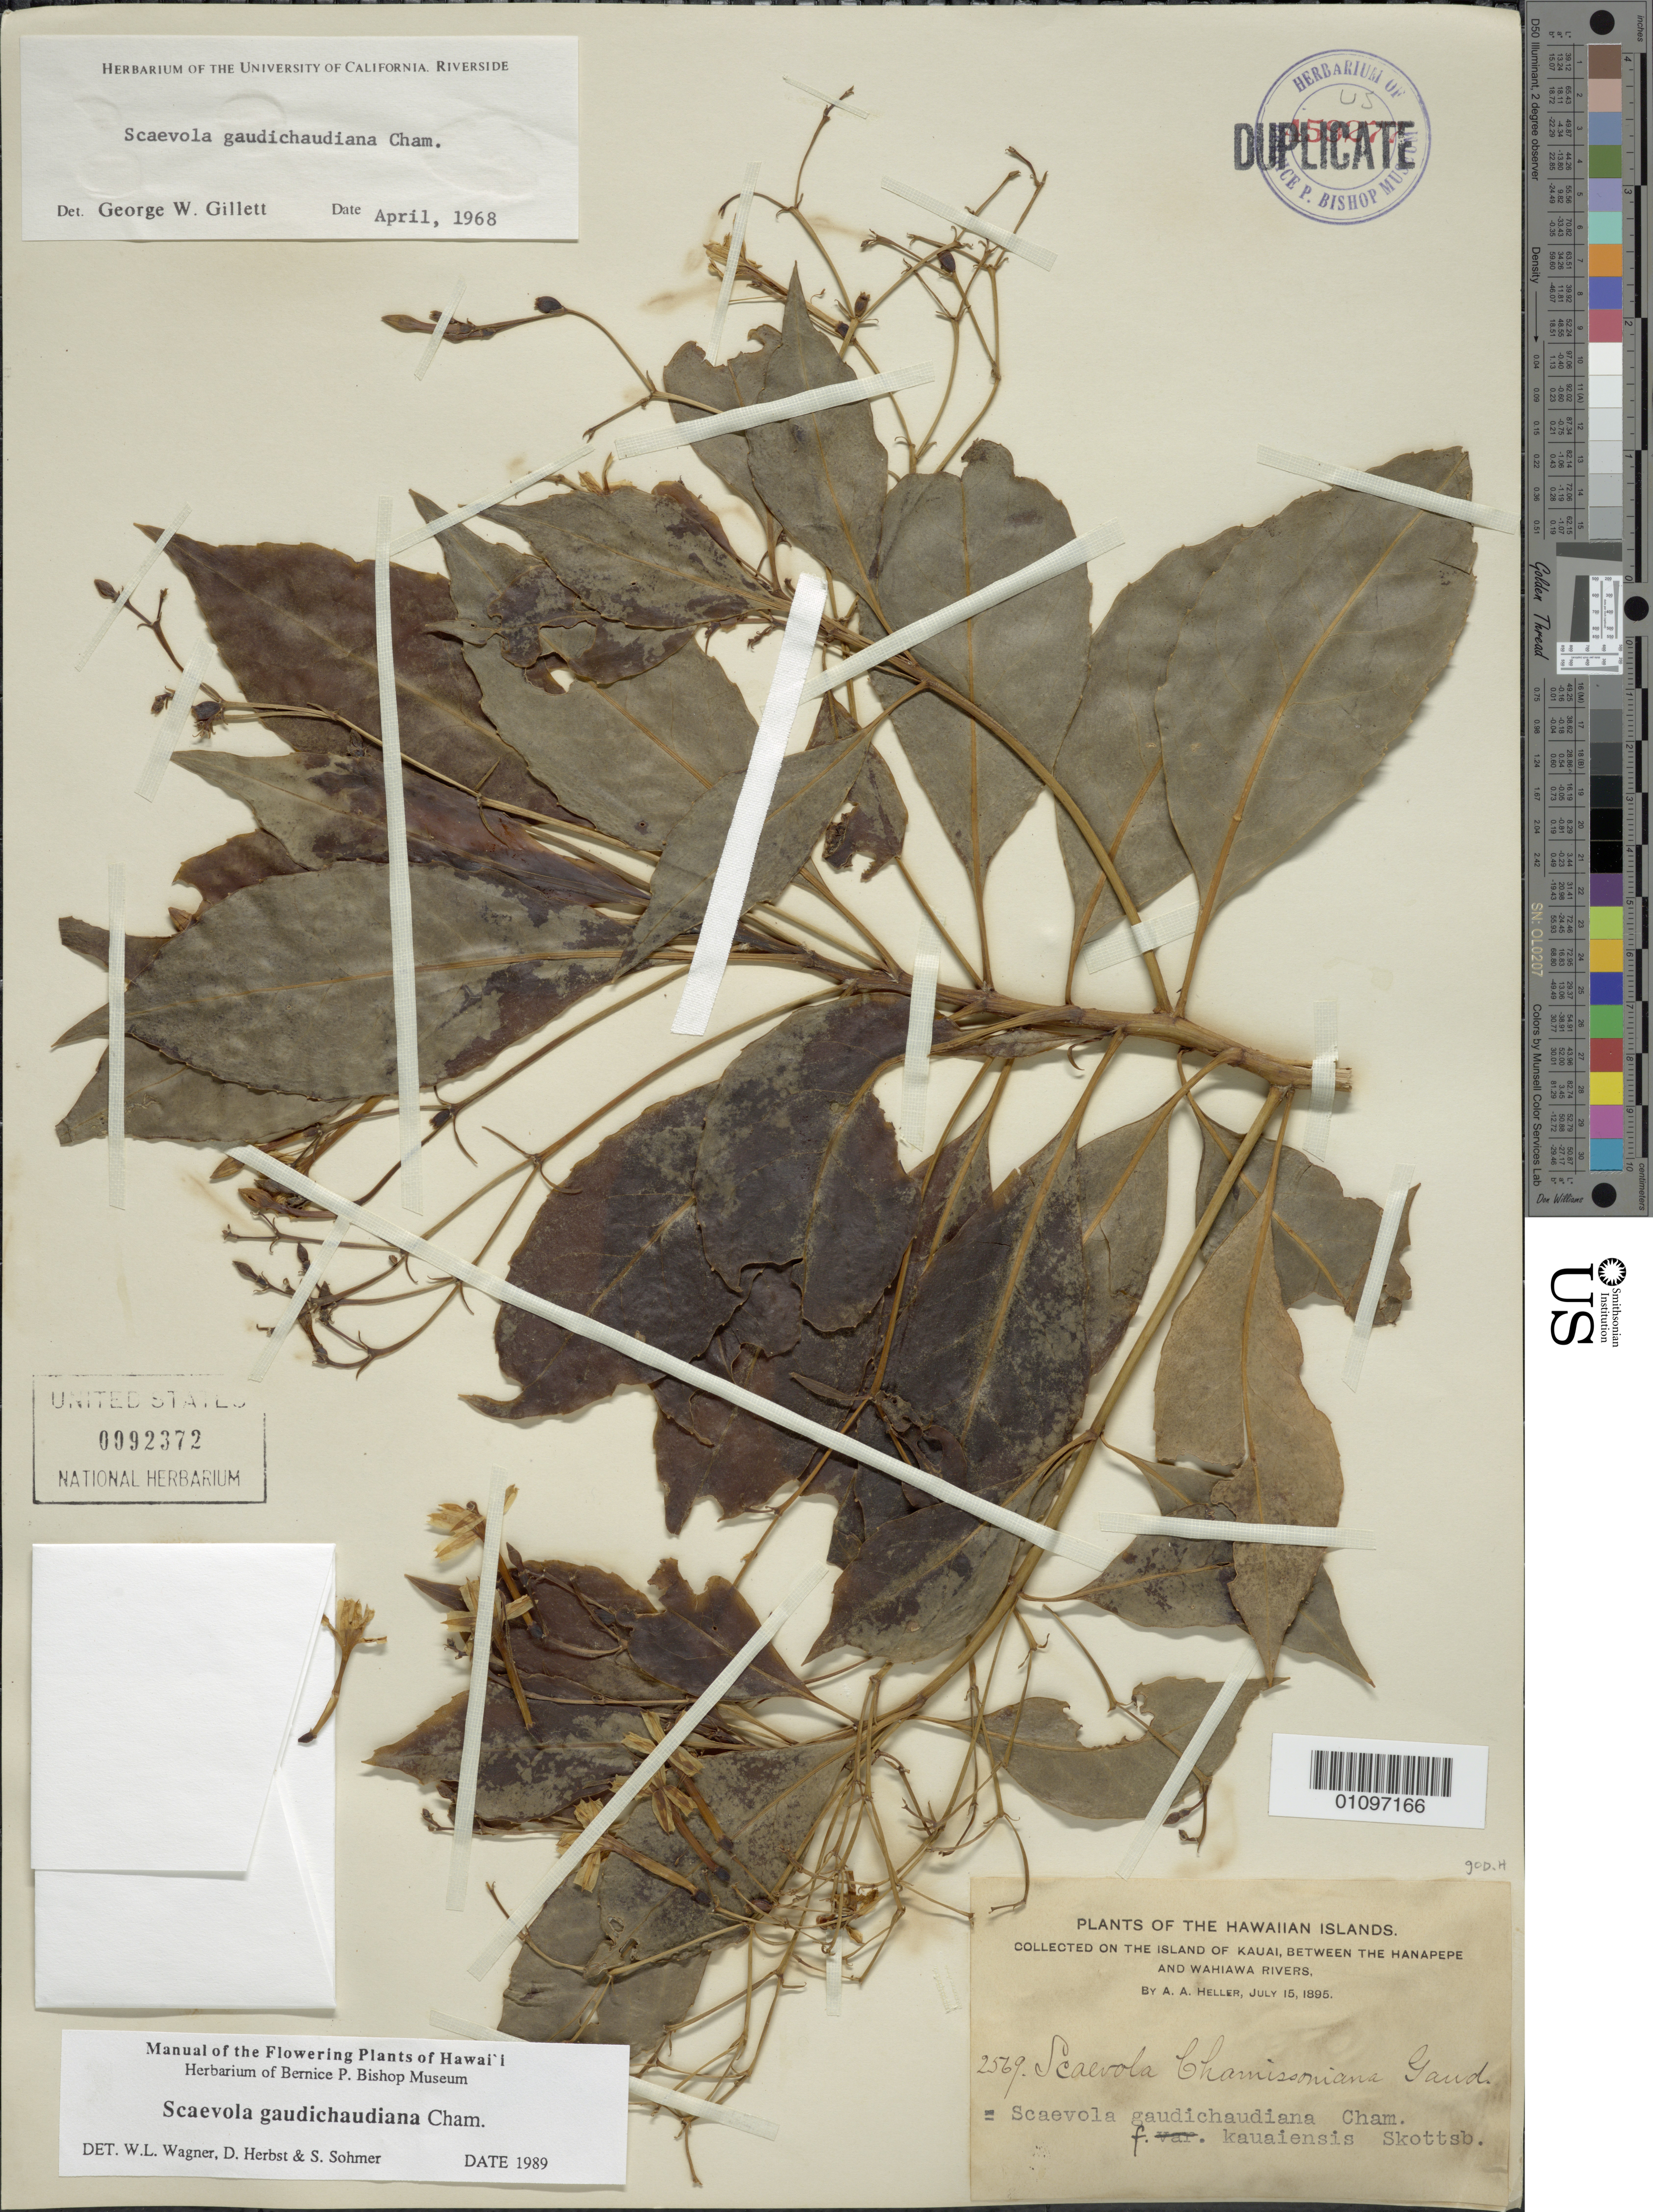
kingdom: Plantae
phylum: Tracheophyta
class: Magnoliopsida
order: Asterales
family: Goodeniaceae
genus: Scaevola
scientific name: Scaevola gaudichaudiana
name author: Cham.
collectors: A. A. Heller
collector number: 2569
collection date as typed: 15 Jul 1895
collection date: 1895-07-15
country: United States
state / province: Hawaii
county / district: Kauai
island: Kaua'i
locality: Between the Hanapepe and Wahiawa Rivers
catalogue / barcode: US 92372